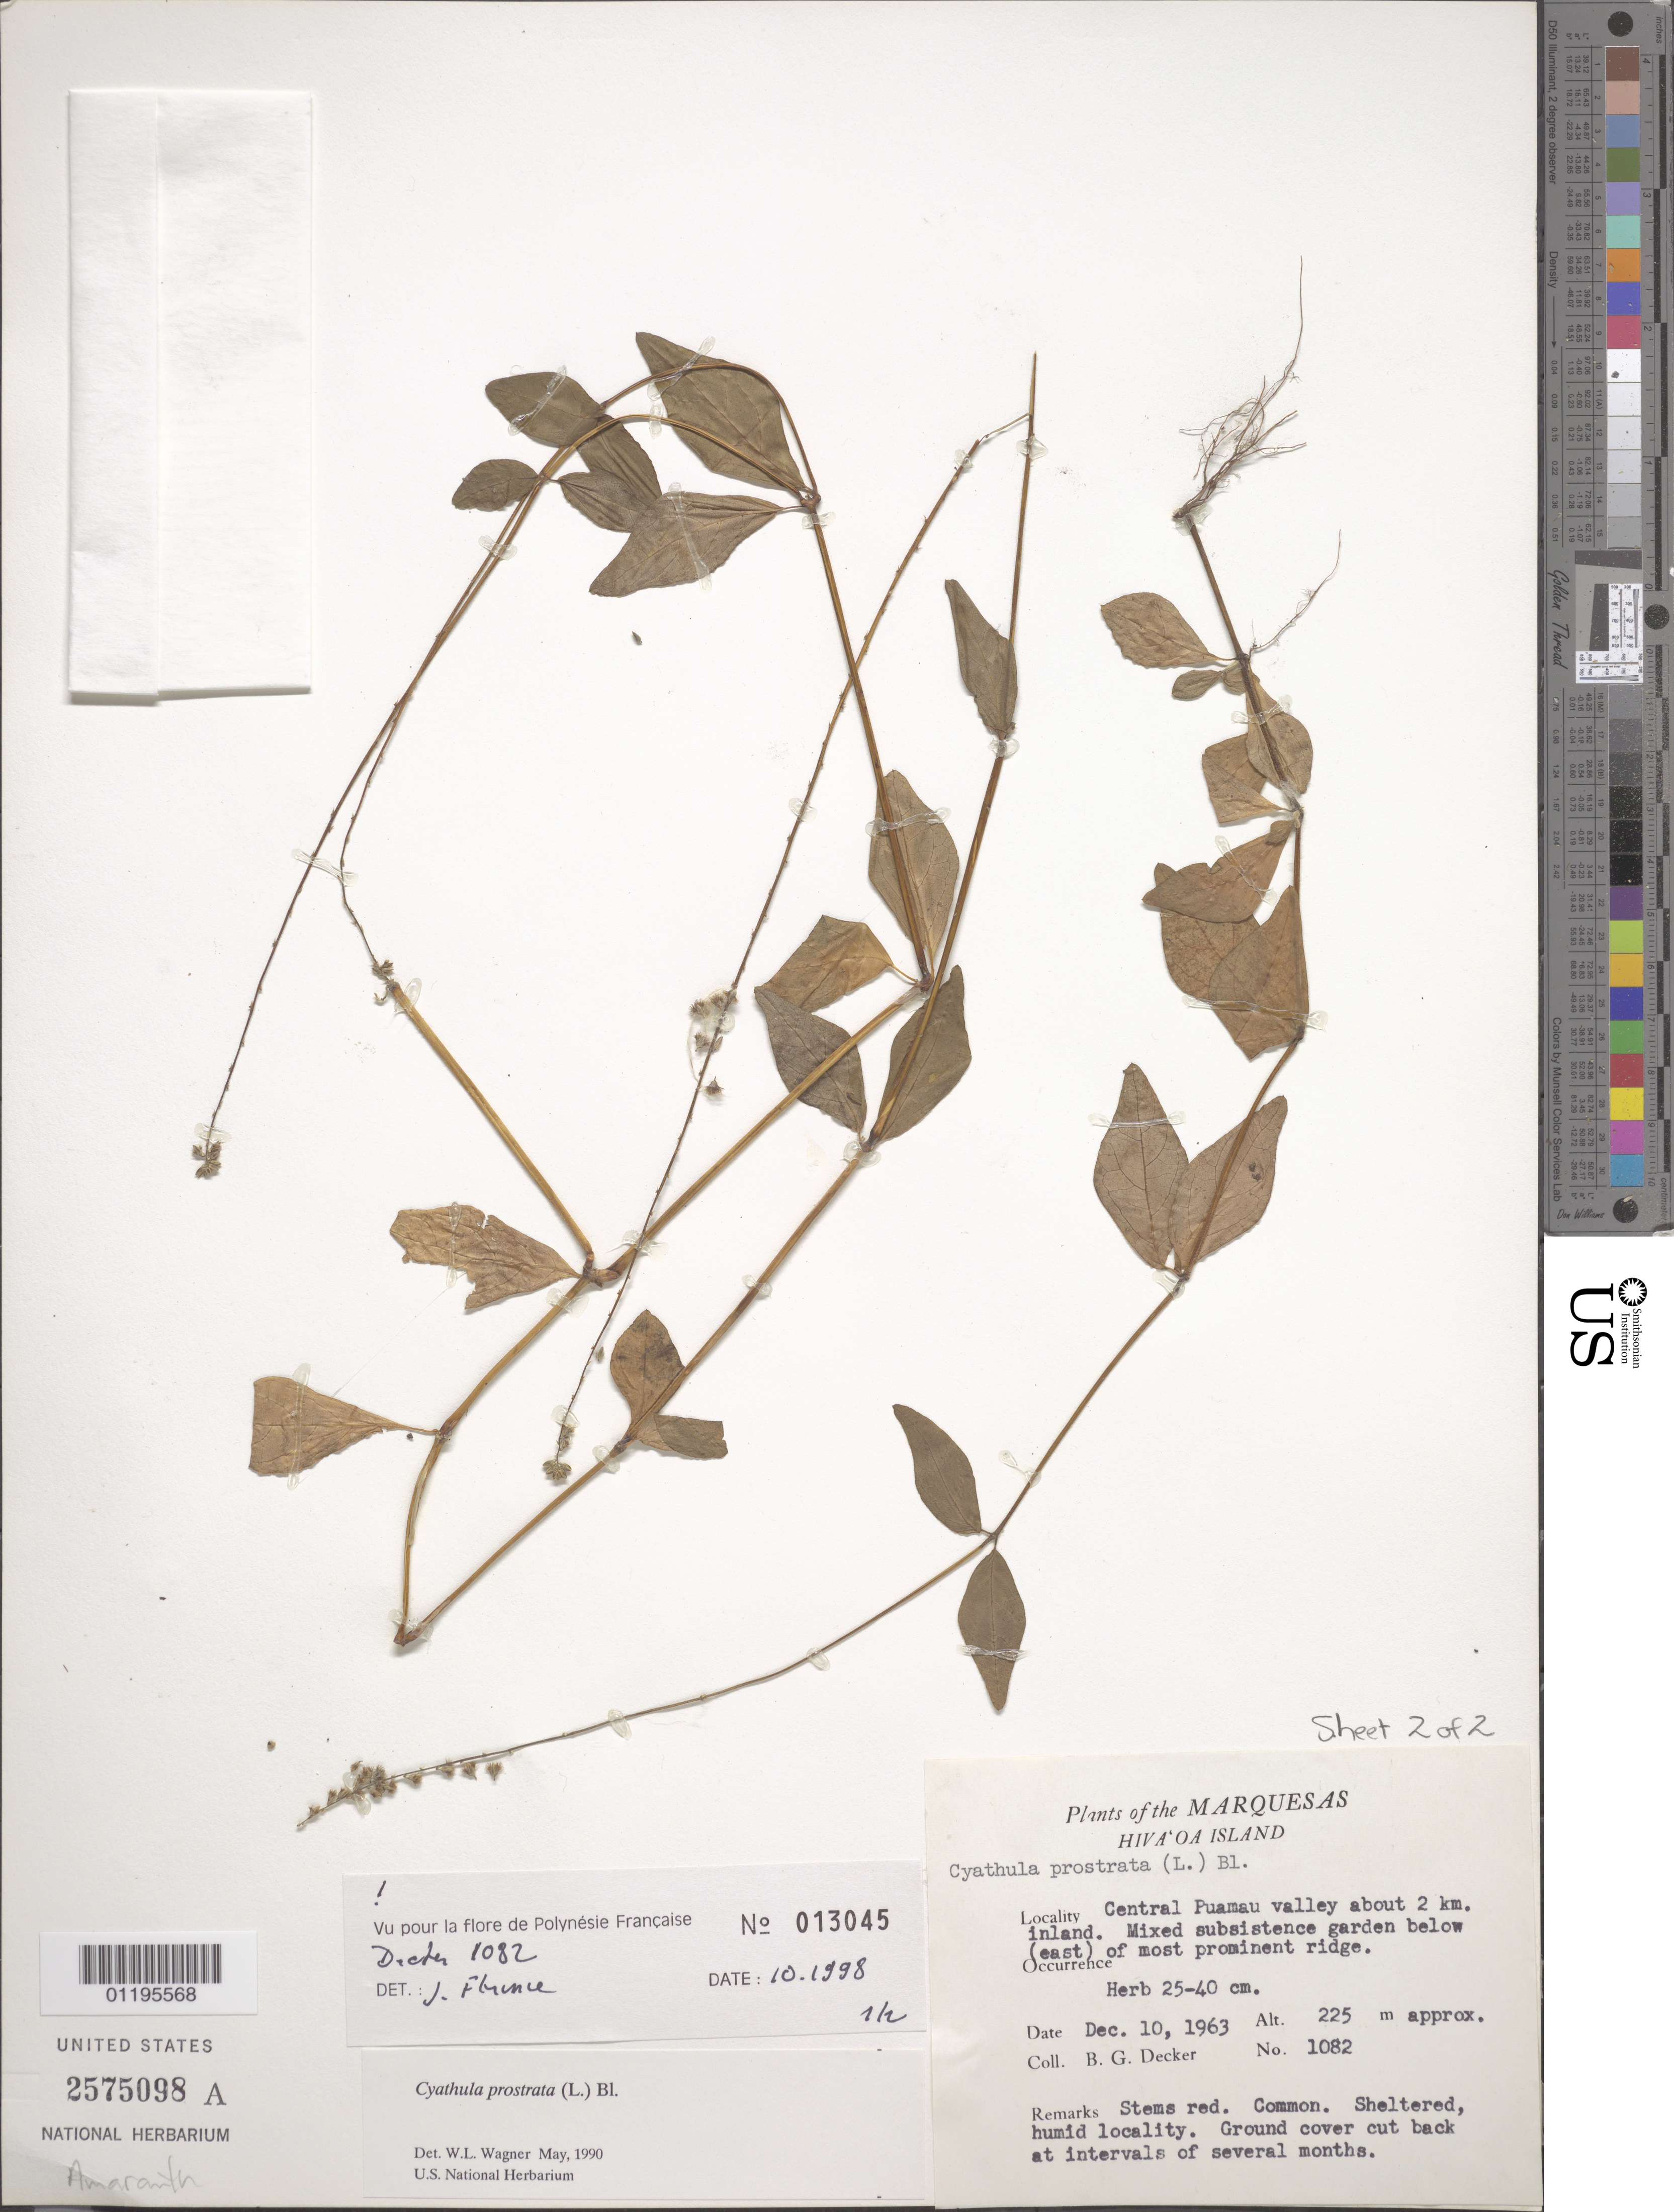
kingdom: Plantae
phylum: Tracheophyta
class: Magnoliopsida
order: Caryophyllales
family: Amaranthaceae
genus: Cyathula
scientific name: Cyathula prostrata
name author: (L.) Blume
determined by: Wagner, W. L., (BOT), Smithsonian Institution - National Museum of Natural History (UNITED STATES)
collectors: B. G. Decker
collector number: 1082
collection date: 1963-12-10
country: French Polynesia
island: Hiva Oa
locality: central Puamau Valley, 2 km inland, E (below) most prominent ridge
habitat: Mixed subsistence garden. Sheltered, humid locality. Ground cover cut-back at intervals of several months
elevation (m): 225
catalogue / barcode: US 2575098A